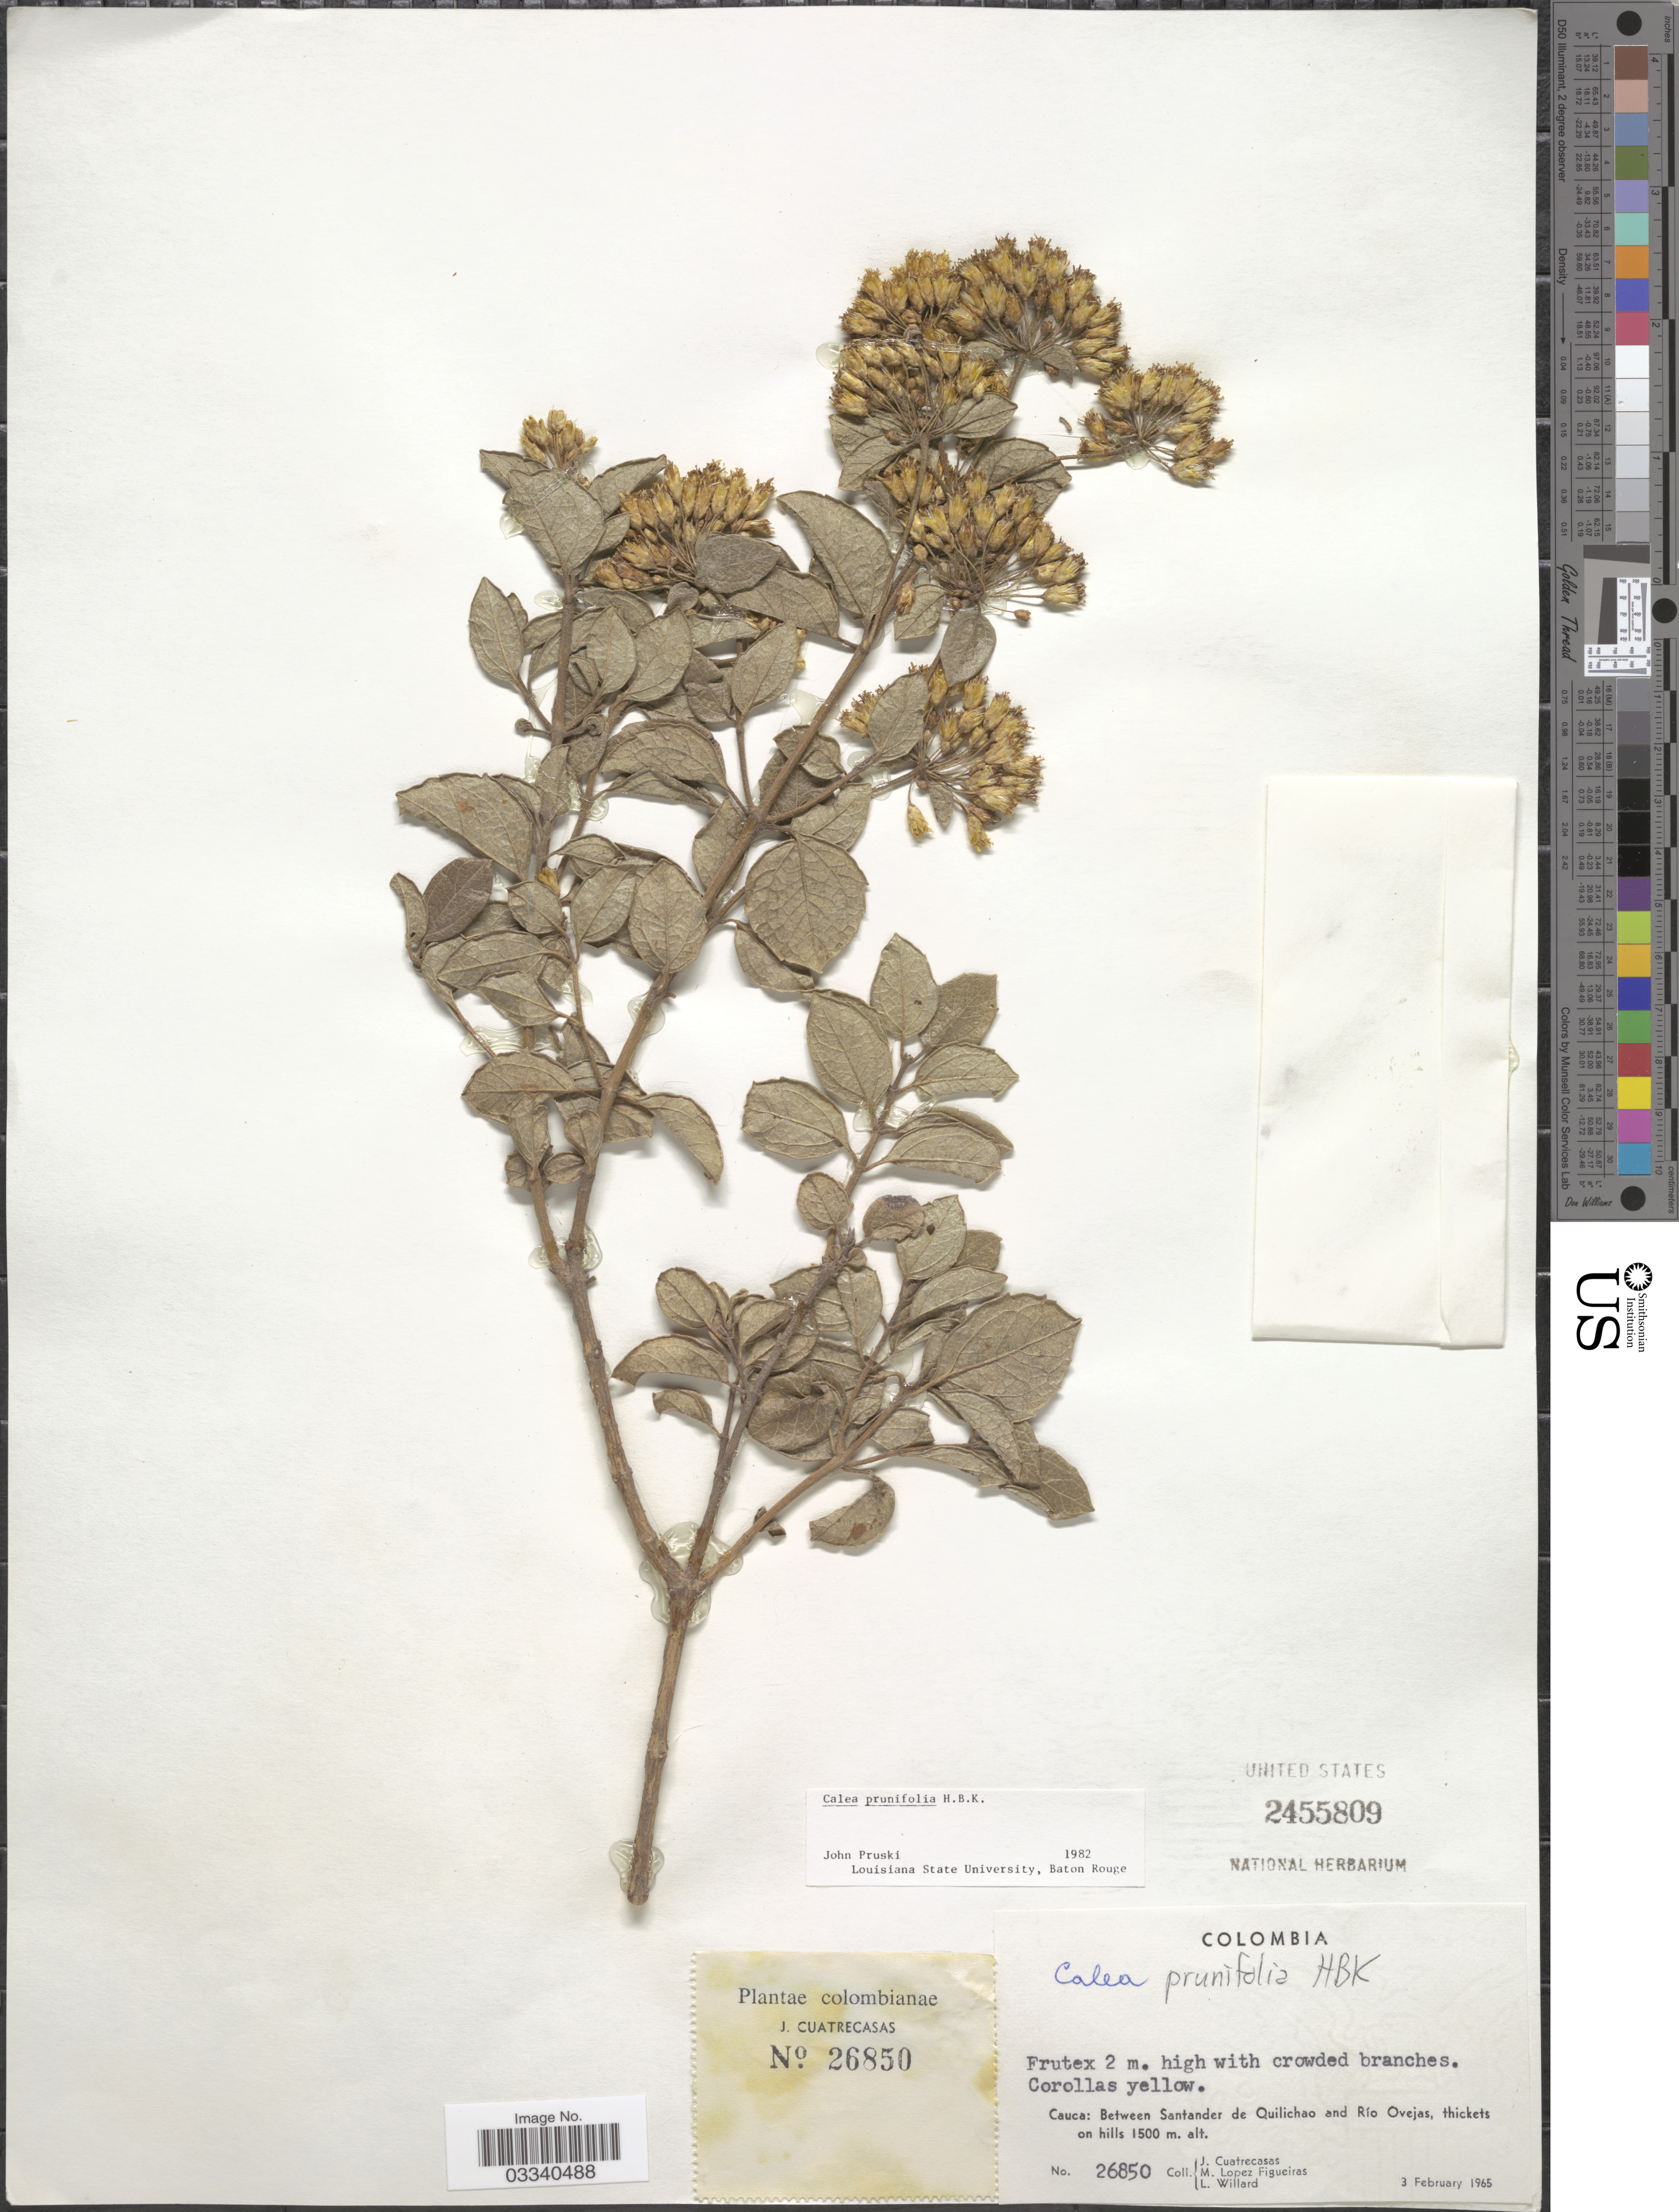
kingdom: Plantae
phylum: Tracheophyta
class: Magnoliopsida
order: Asterales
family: Asteraceae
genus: Calea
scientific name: Calea prunifolia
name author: Kunth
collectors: J. Cuatrecasas, M. López Figueiras & L. Willard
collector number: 26850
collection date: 1965-02-03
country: Colombia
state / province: Cauca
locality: Between Santander de Quilichao and Río Ovejas.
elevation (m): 1500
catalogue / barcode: US 2455809